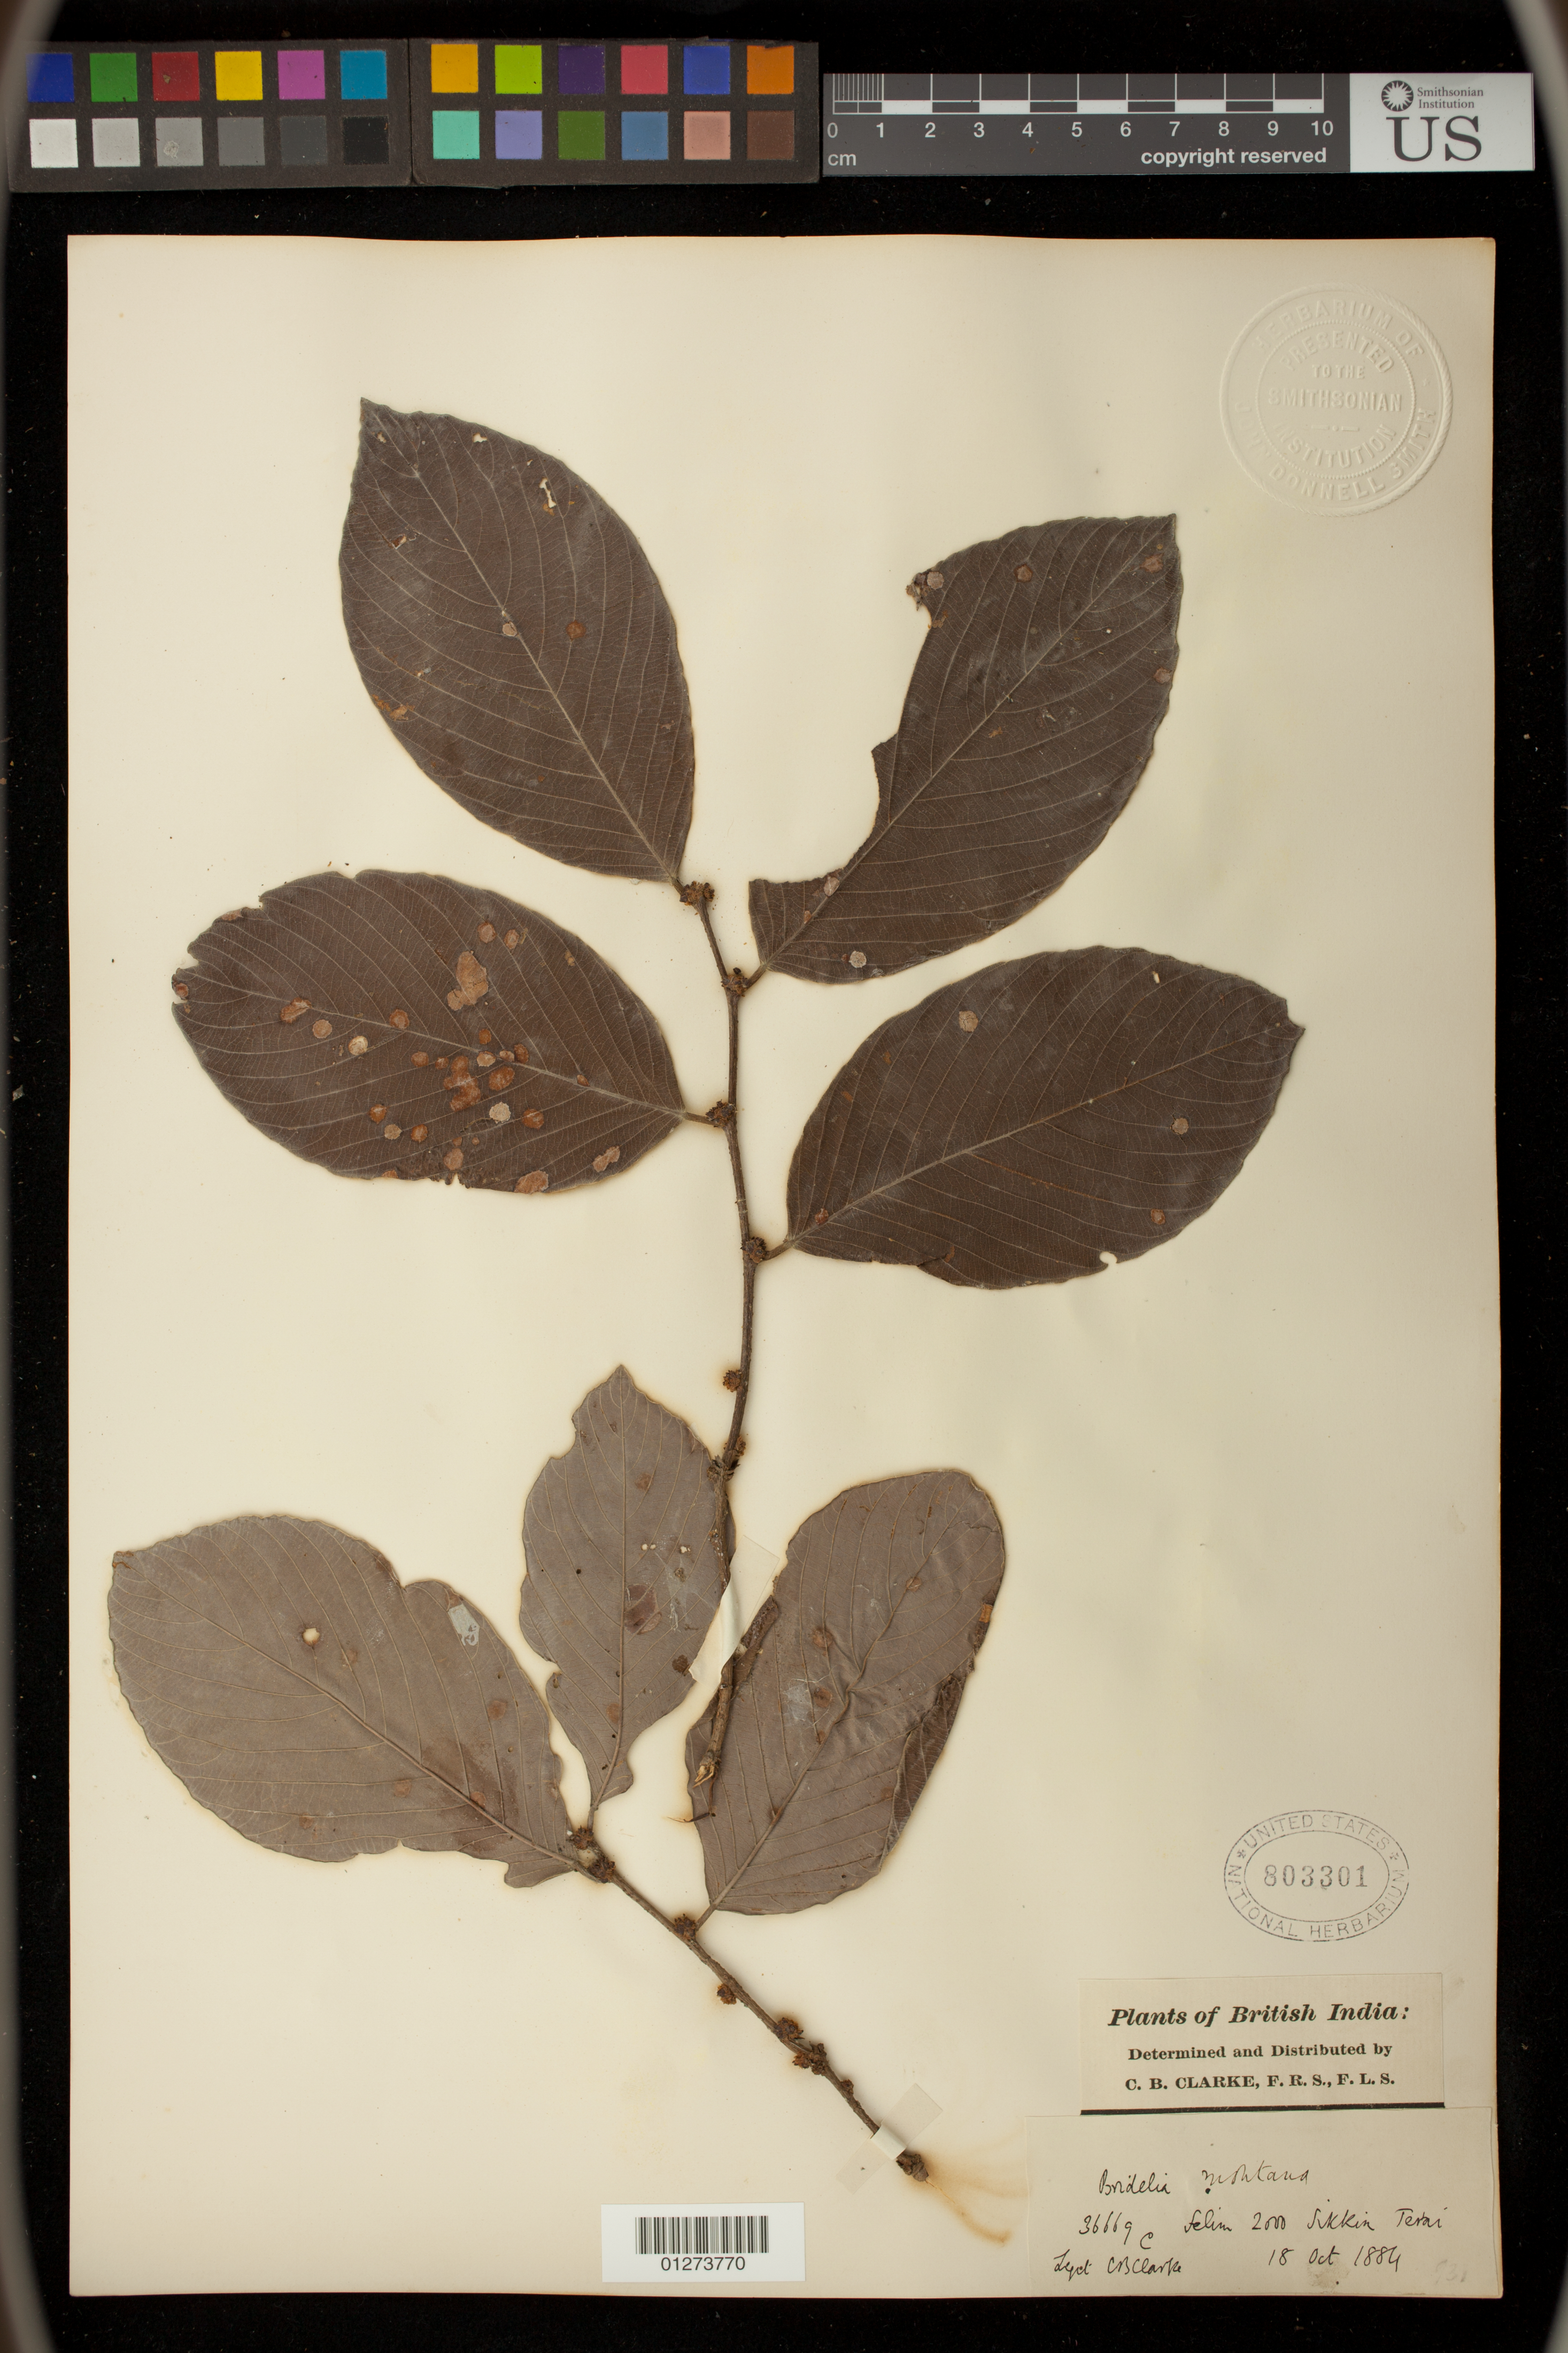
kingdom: Plantae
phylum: Tracheophyta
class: Magnoliopsida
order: Malpighiales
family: Phyllanthaceae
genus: Bridelia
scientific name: Bridelia retusa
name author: (L.) A. Juss.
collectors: C. B. Clarke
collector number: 36669C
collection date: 1884-10-18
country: India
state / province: Sikkim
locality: Selim, Sikkim, Terai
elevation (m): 2000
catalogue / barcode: US 803301